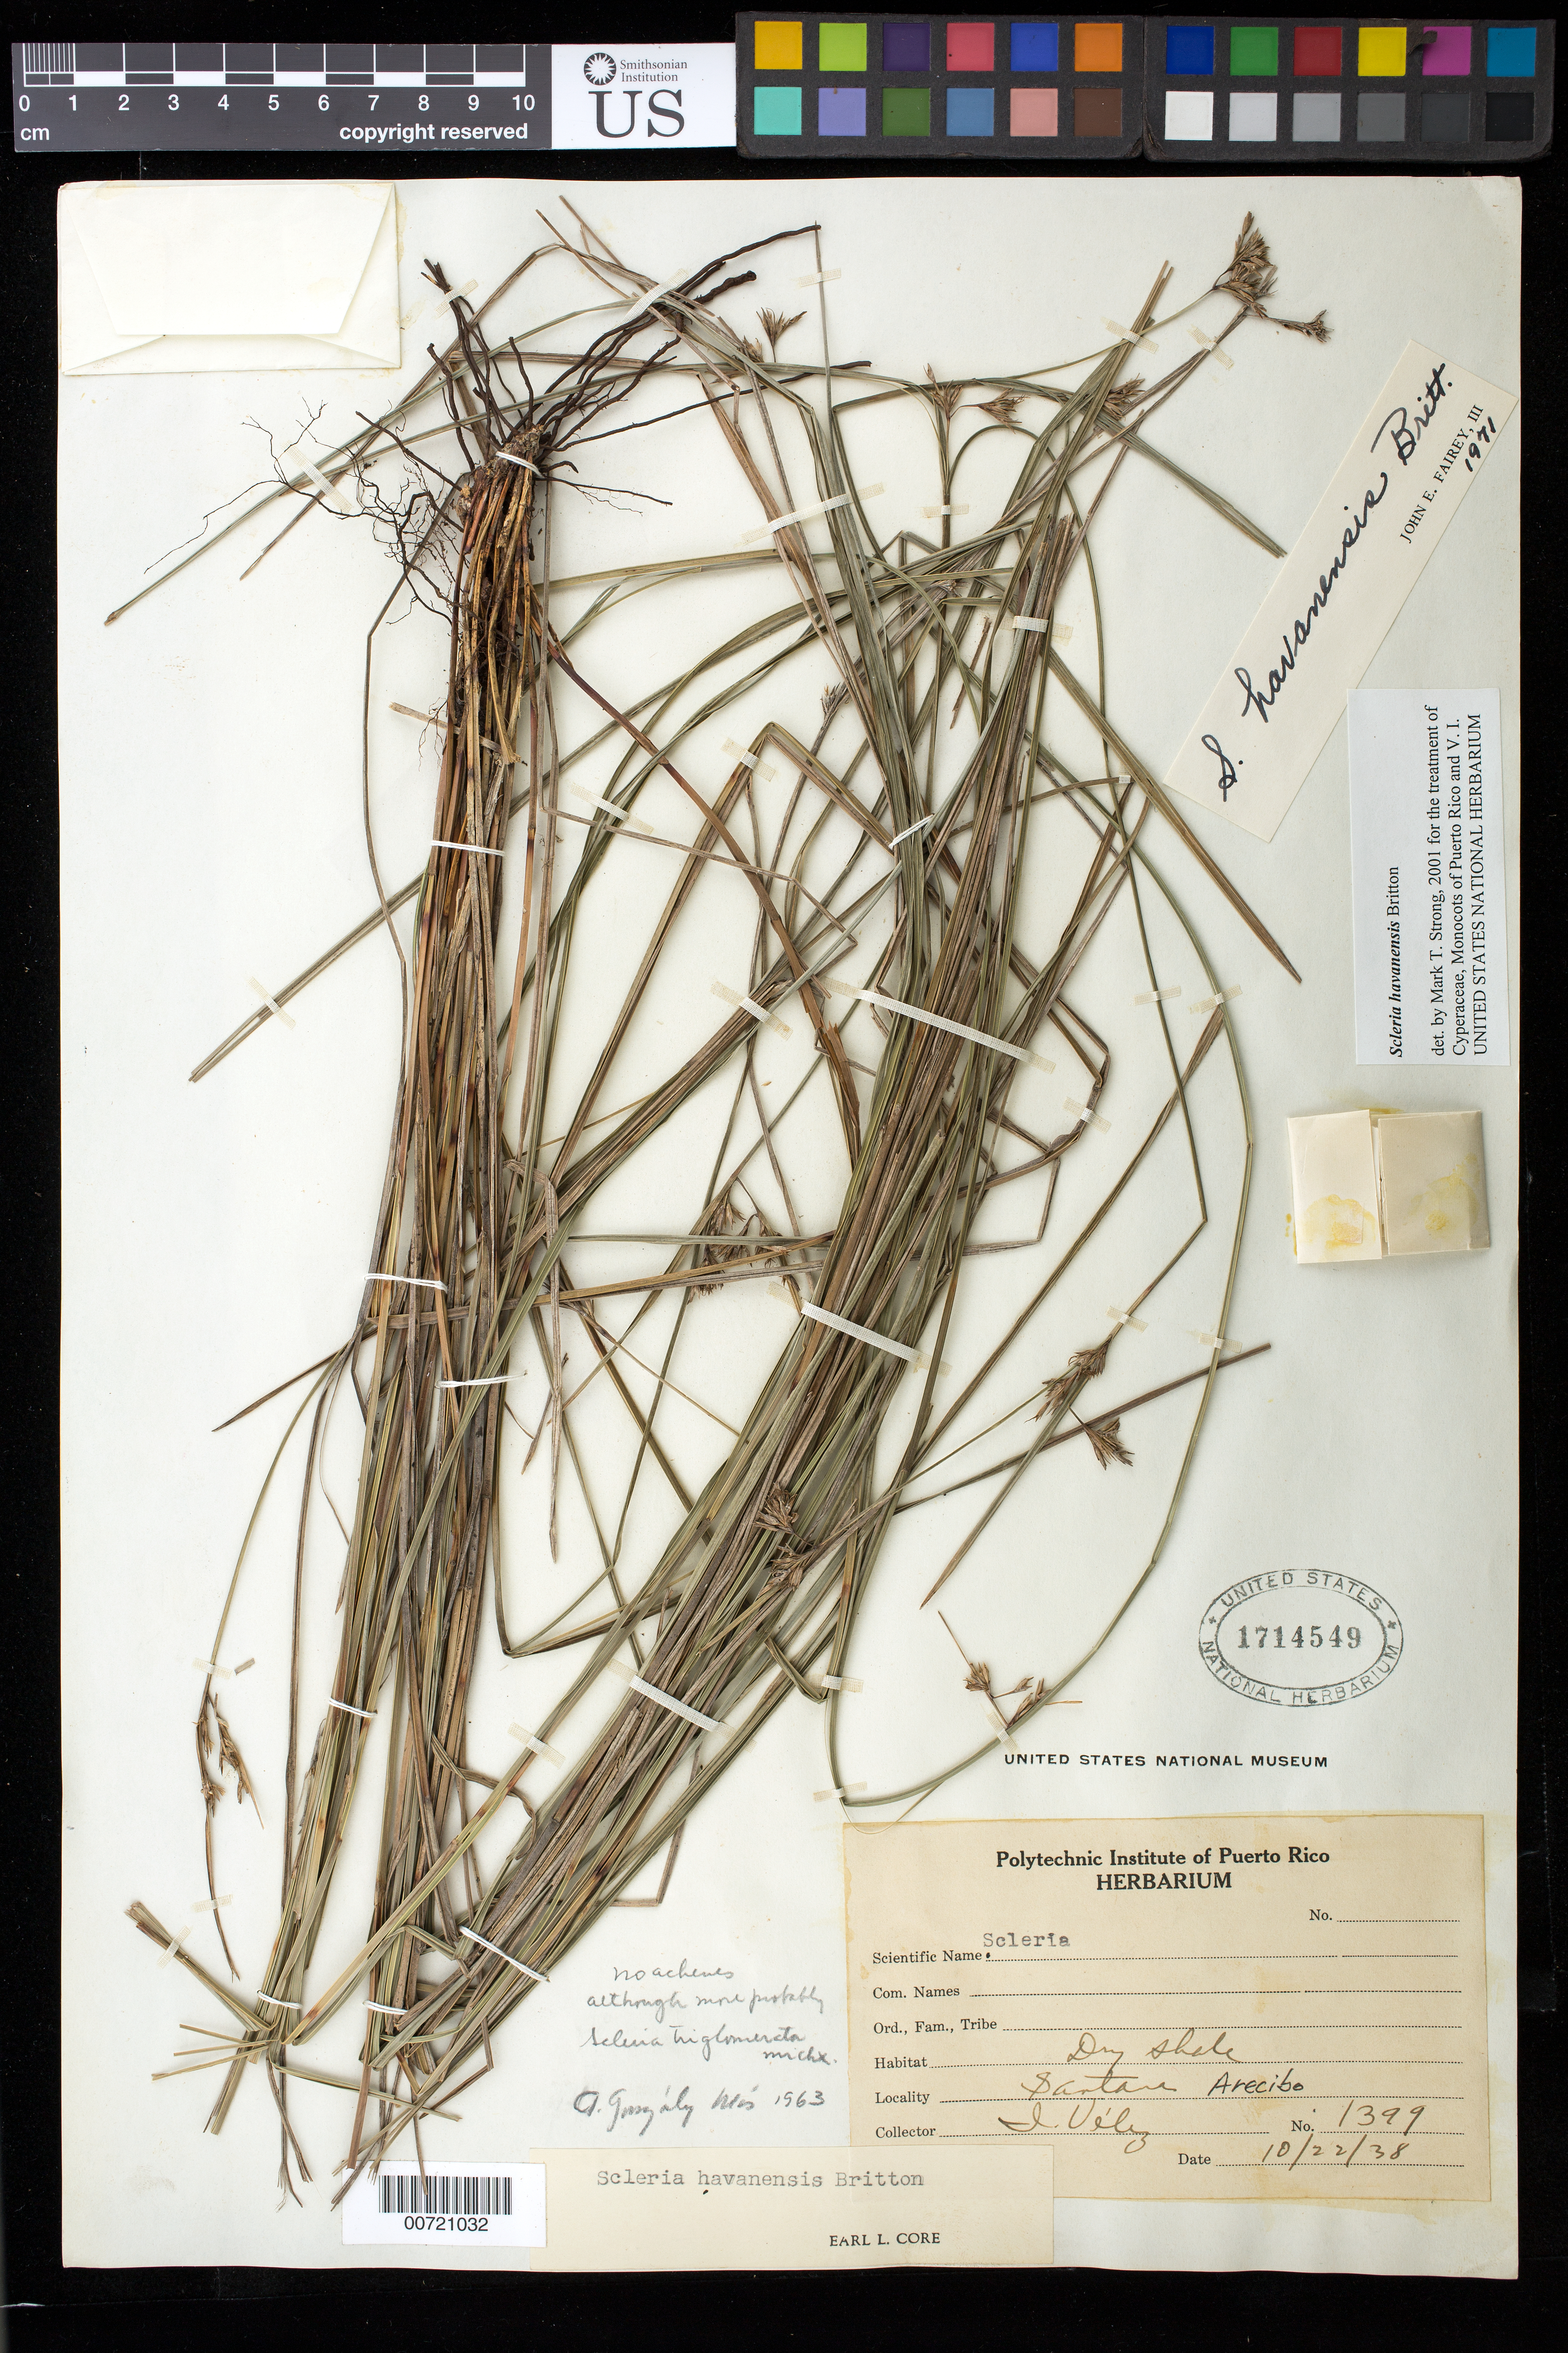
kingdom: Plantae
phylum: Tracheophyta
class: Liliopsida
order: Poales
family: Cyperaceae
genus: Scleria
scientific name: Scleria havanensis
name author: Britton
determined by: Strong, M. T., (US), Smithsonian Institution - National Museum of Natural History (UNITED STATES)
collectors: I. Velez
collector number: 1399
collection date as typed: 22 Oct 1938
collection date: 1938-10-22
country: Puerto Rico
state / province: Arecibo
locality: Santana (Arecibo).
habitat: Dry shale.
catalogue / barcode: US 1714549